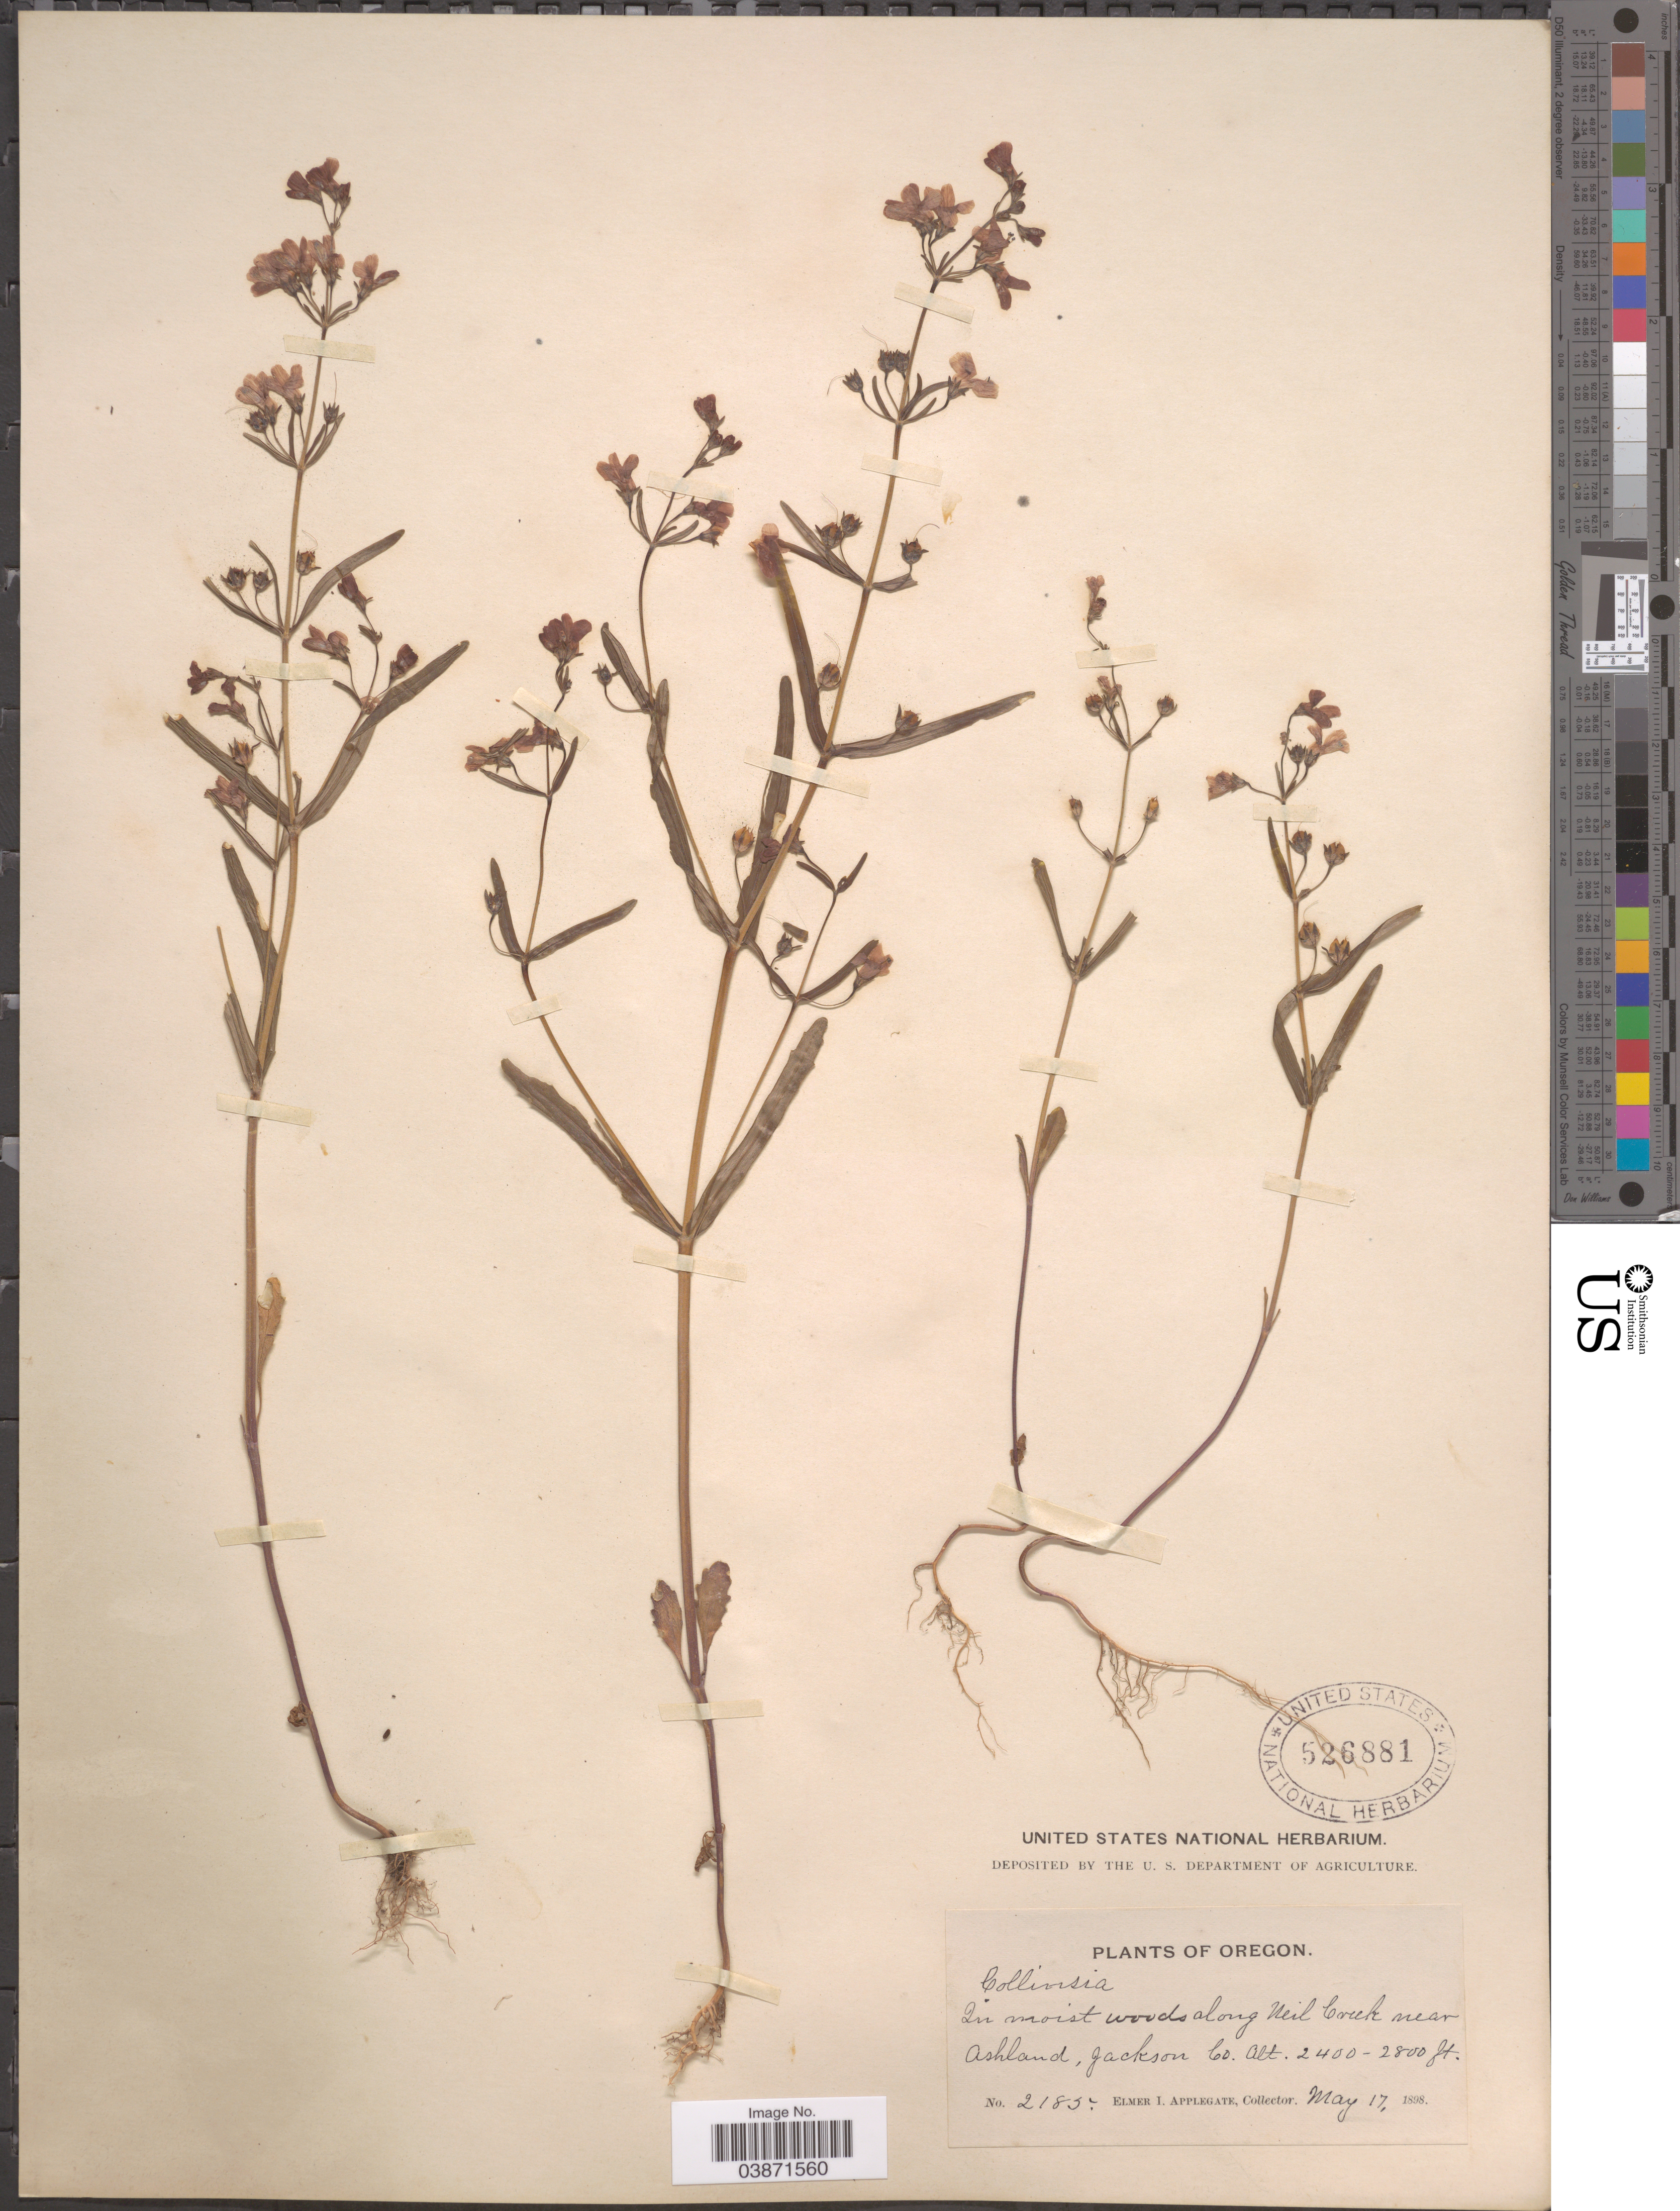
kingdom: Plantae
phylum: Tracheophyta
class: Magnoliopsida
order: Lamiales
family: Plantaginaceae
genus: Collinsia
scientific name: Collinsia rattanii var. linearis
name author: (A. Gray) Newsom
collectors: E. I. Applegate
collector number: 2185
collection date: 1898-05-17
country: United States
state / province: Oregon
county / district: Jackson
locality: In moist woods along Neil Creek near Ashland, Jackson Co.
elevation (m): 732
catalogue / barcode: US 526881